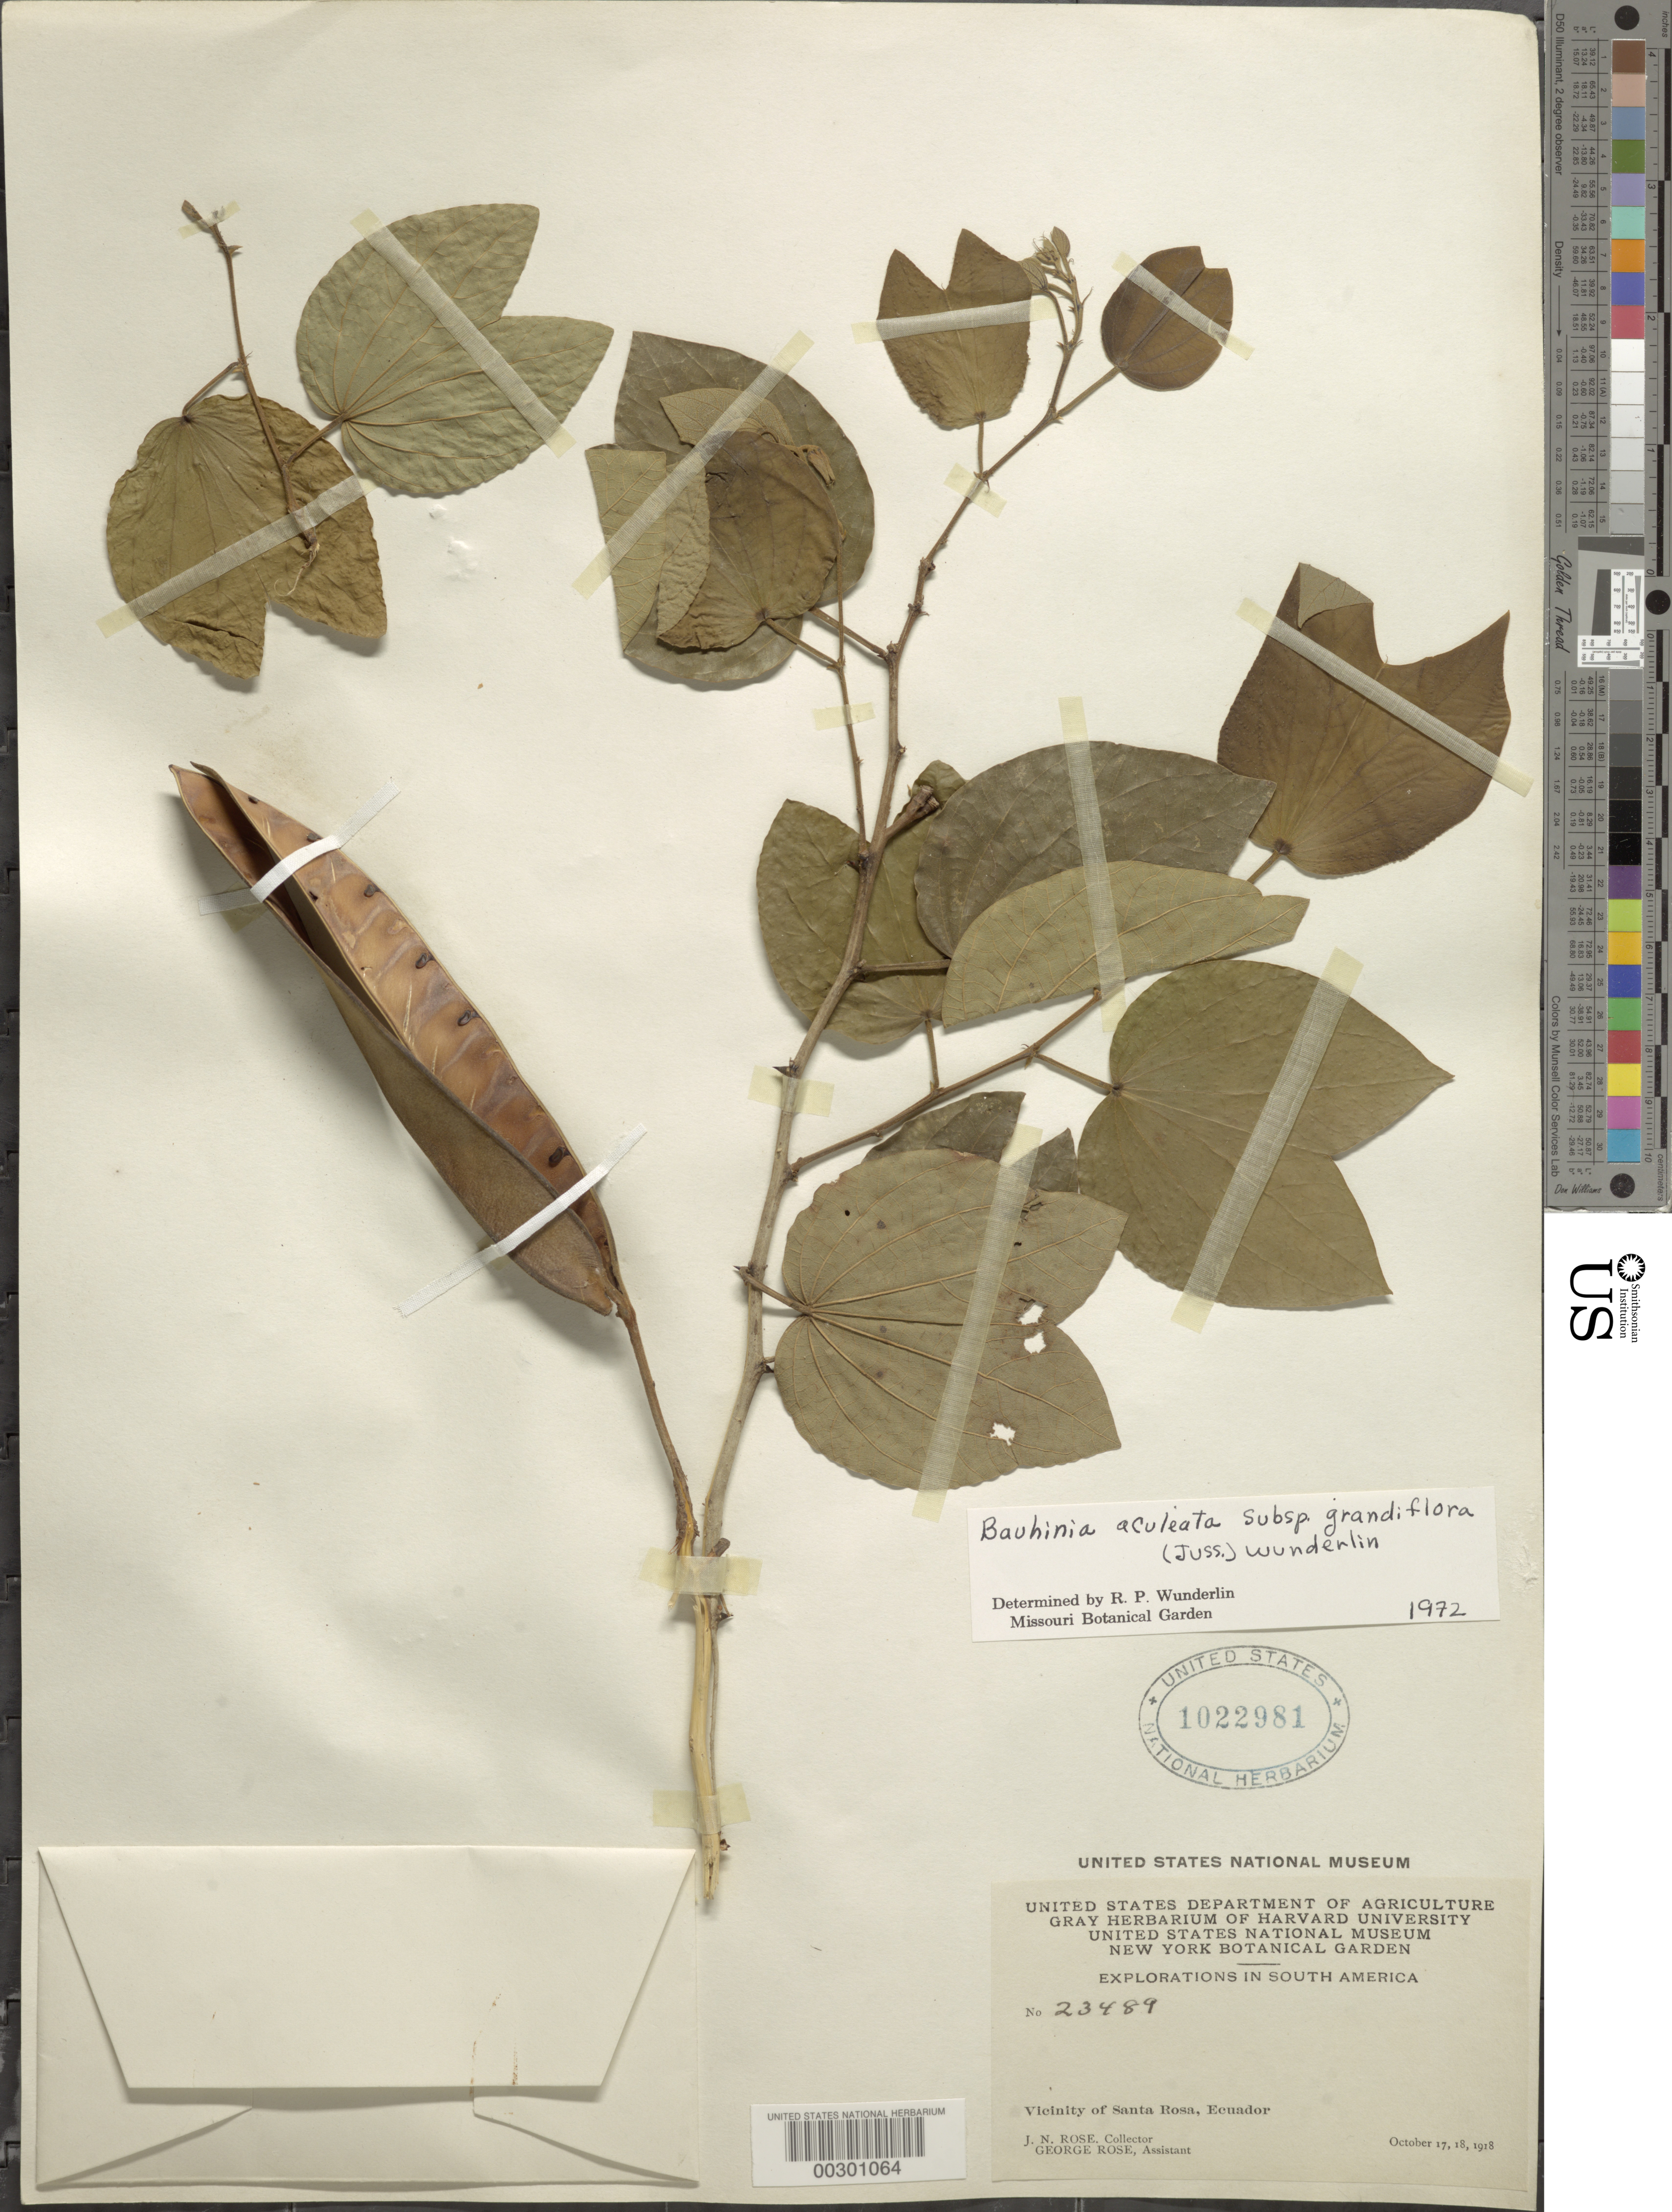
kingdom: Plantae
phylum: Tracheophyta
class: Magnoliopsida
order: Fabales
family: Fabaceae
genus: Bauhinia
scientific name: Bauhinia aculeata subsp. grandiflora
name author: (Juss.) Wunderlin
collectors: J. N. Rose & G. Rose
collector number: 23489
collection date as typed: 17 Oct 1918 to 18 Oct 1918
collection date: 1918-10-17/1918-10-18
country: Ecuador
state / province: El Oro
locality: Santa Rosa and vicinity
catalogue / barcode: US 1022981